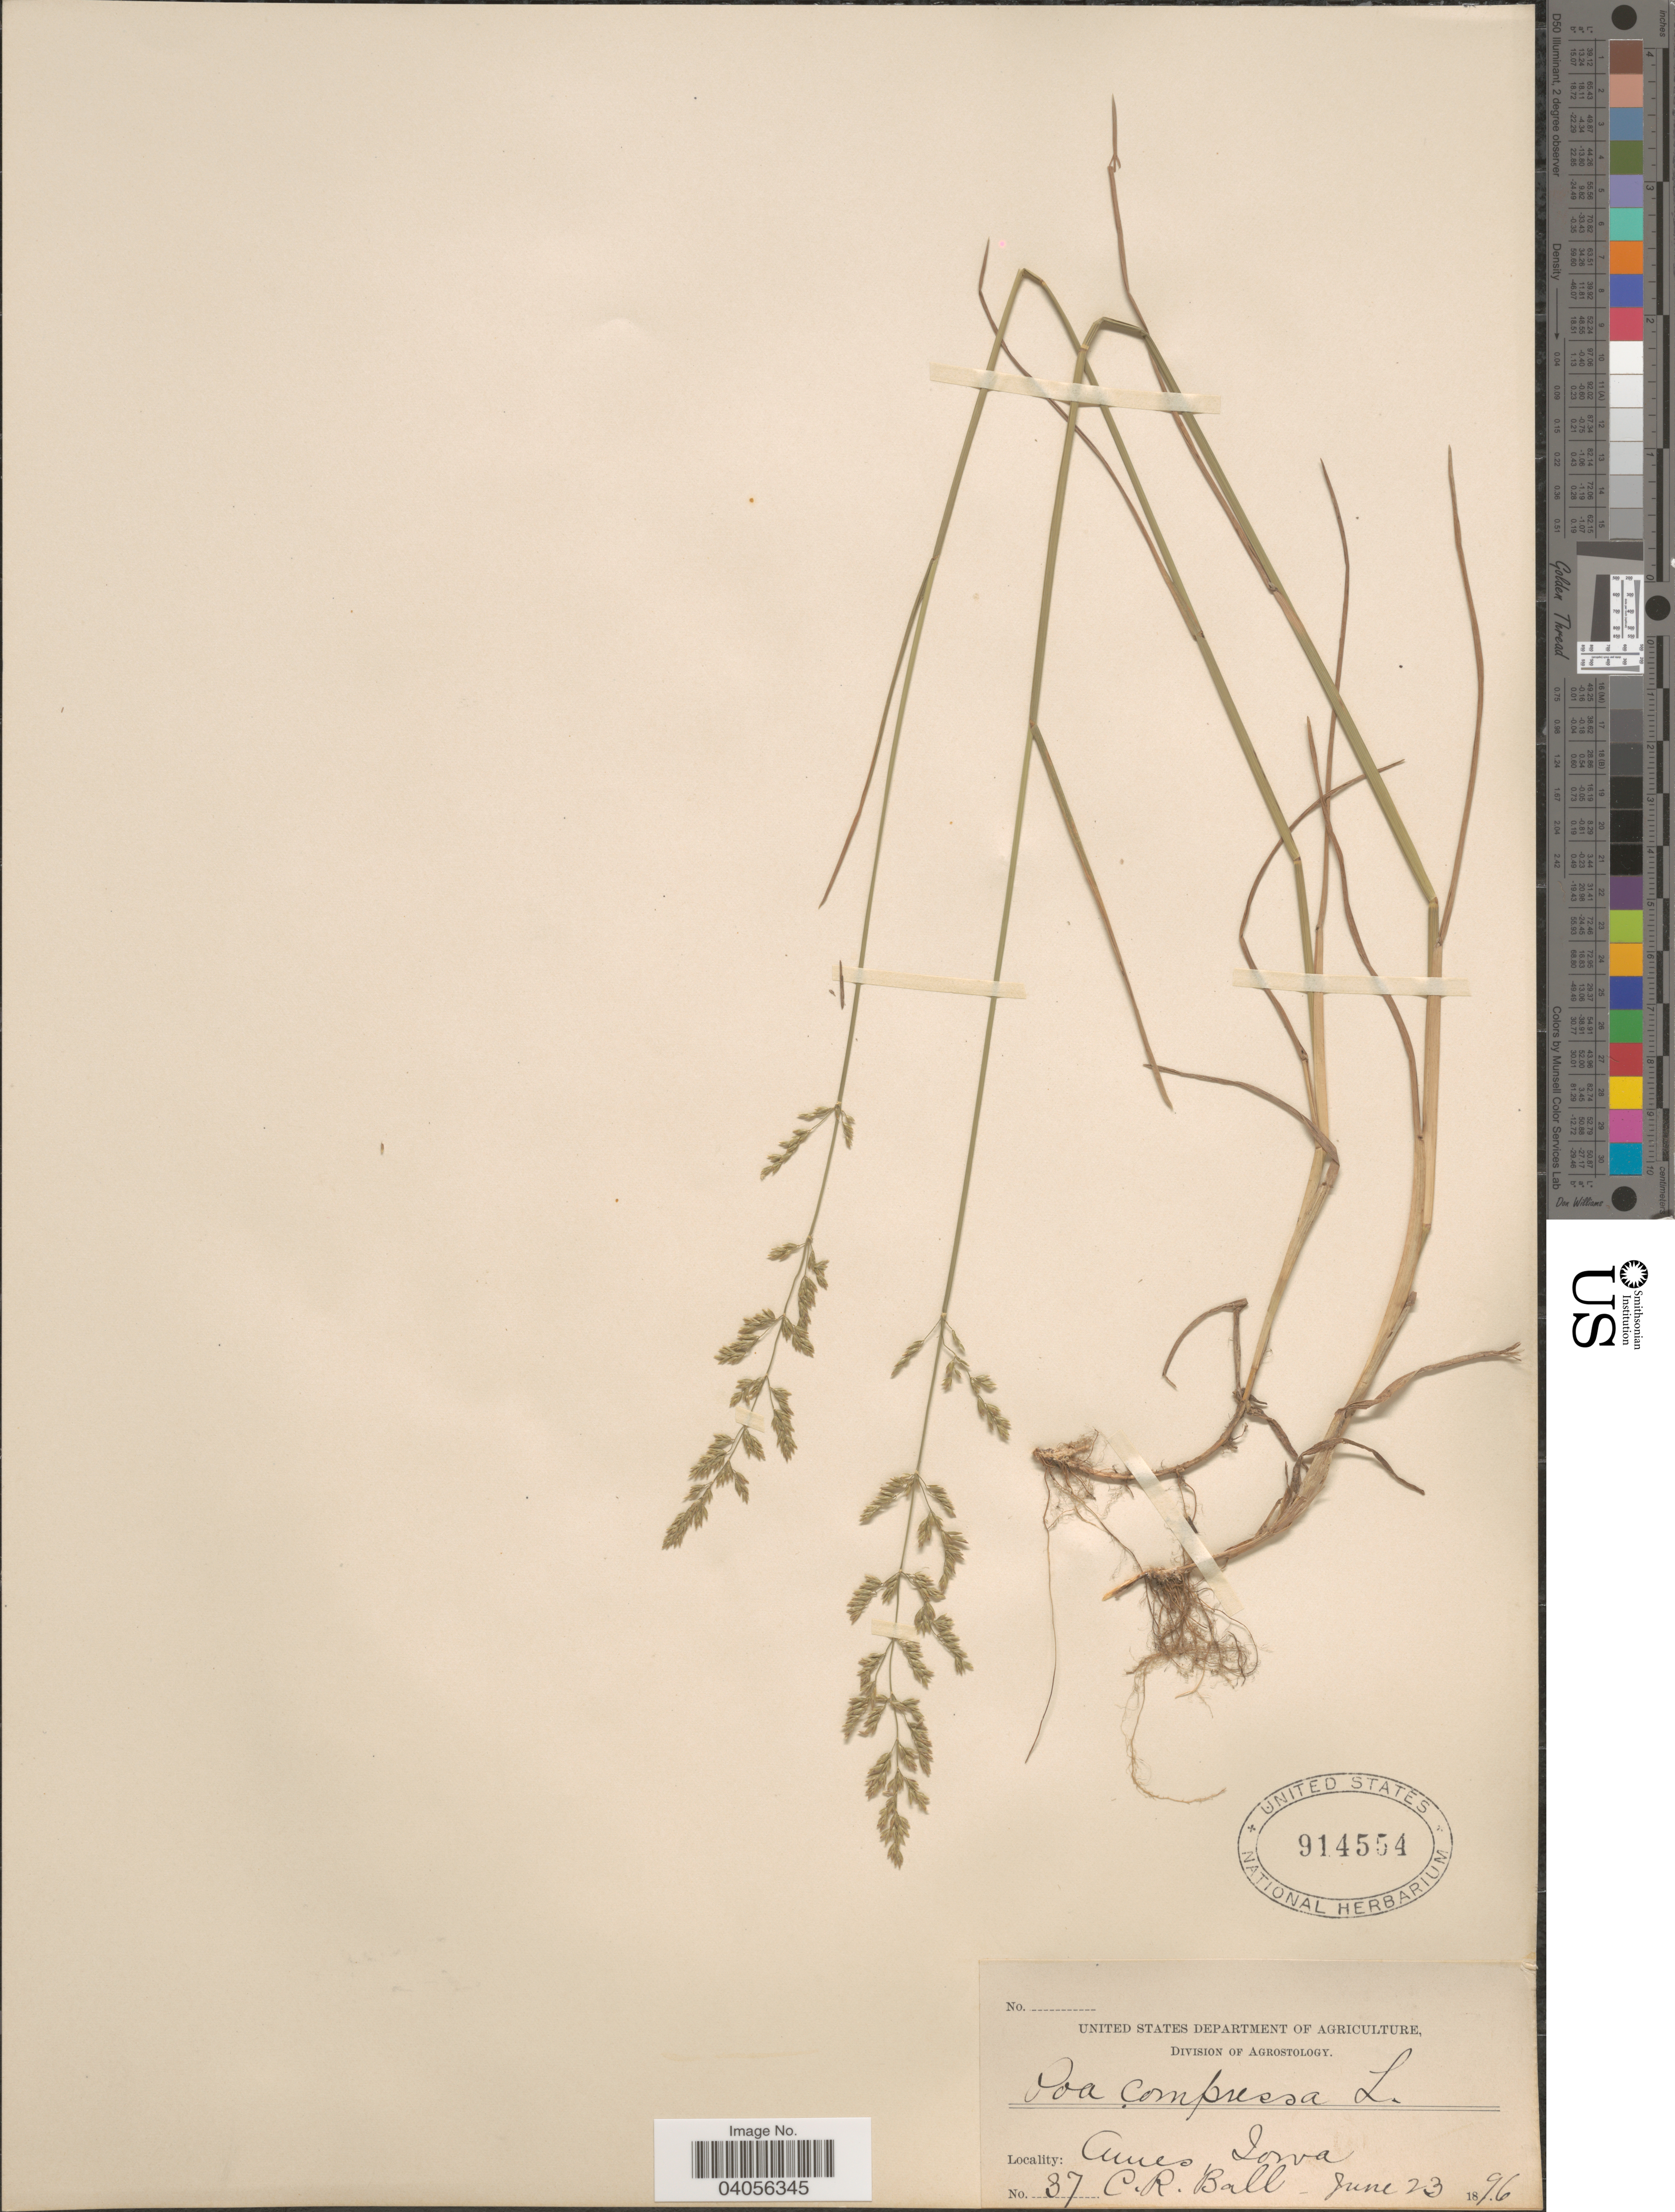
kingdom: Plantae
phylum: Tracheophyta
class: Liliopsida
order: Poales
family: Poaceae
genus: Poa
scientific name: Poa compressa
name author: L.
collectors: C. R. Ball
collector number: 37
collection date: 1896-06-23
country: United States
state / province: Iowa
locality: Ames.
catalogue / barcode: US 914554